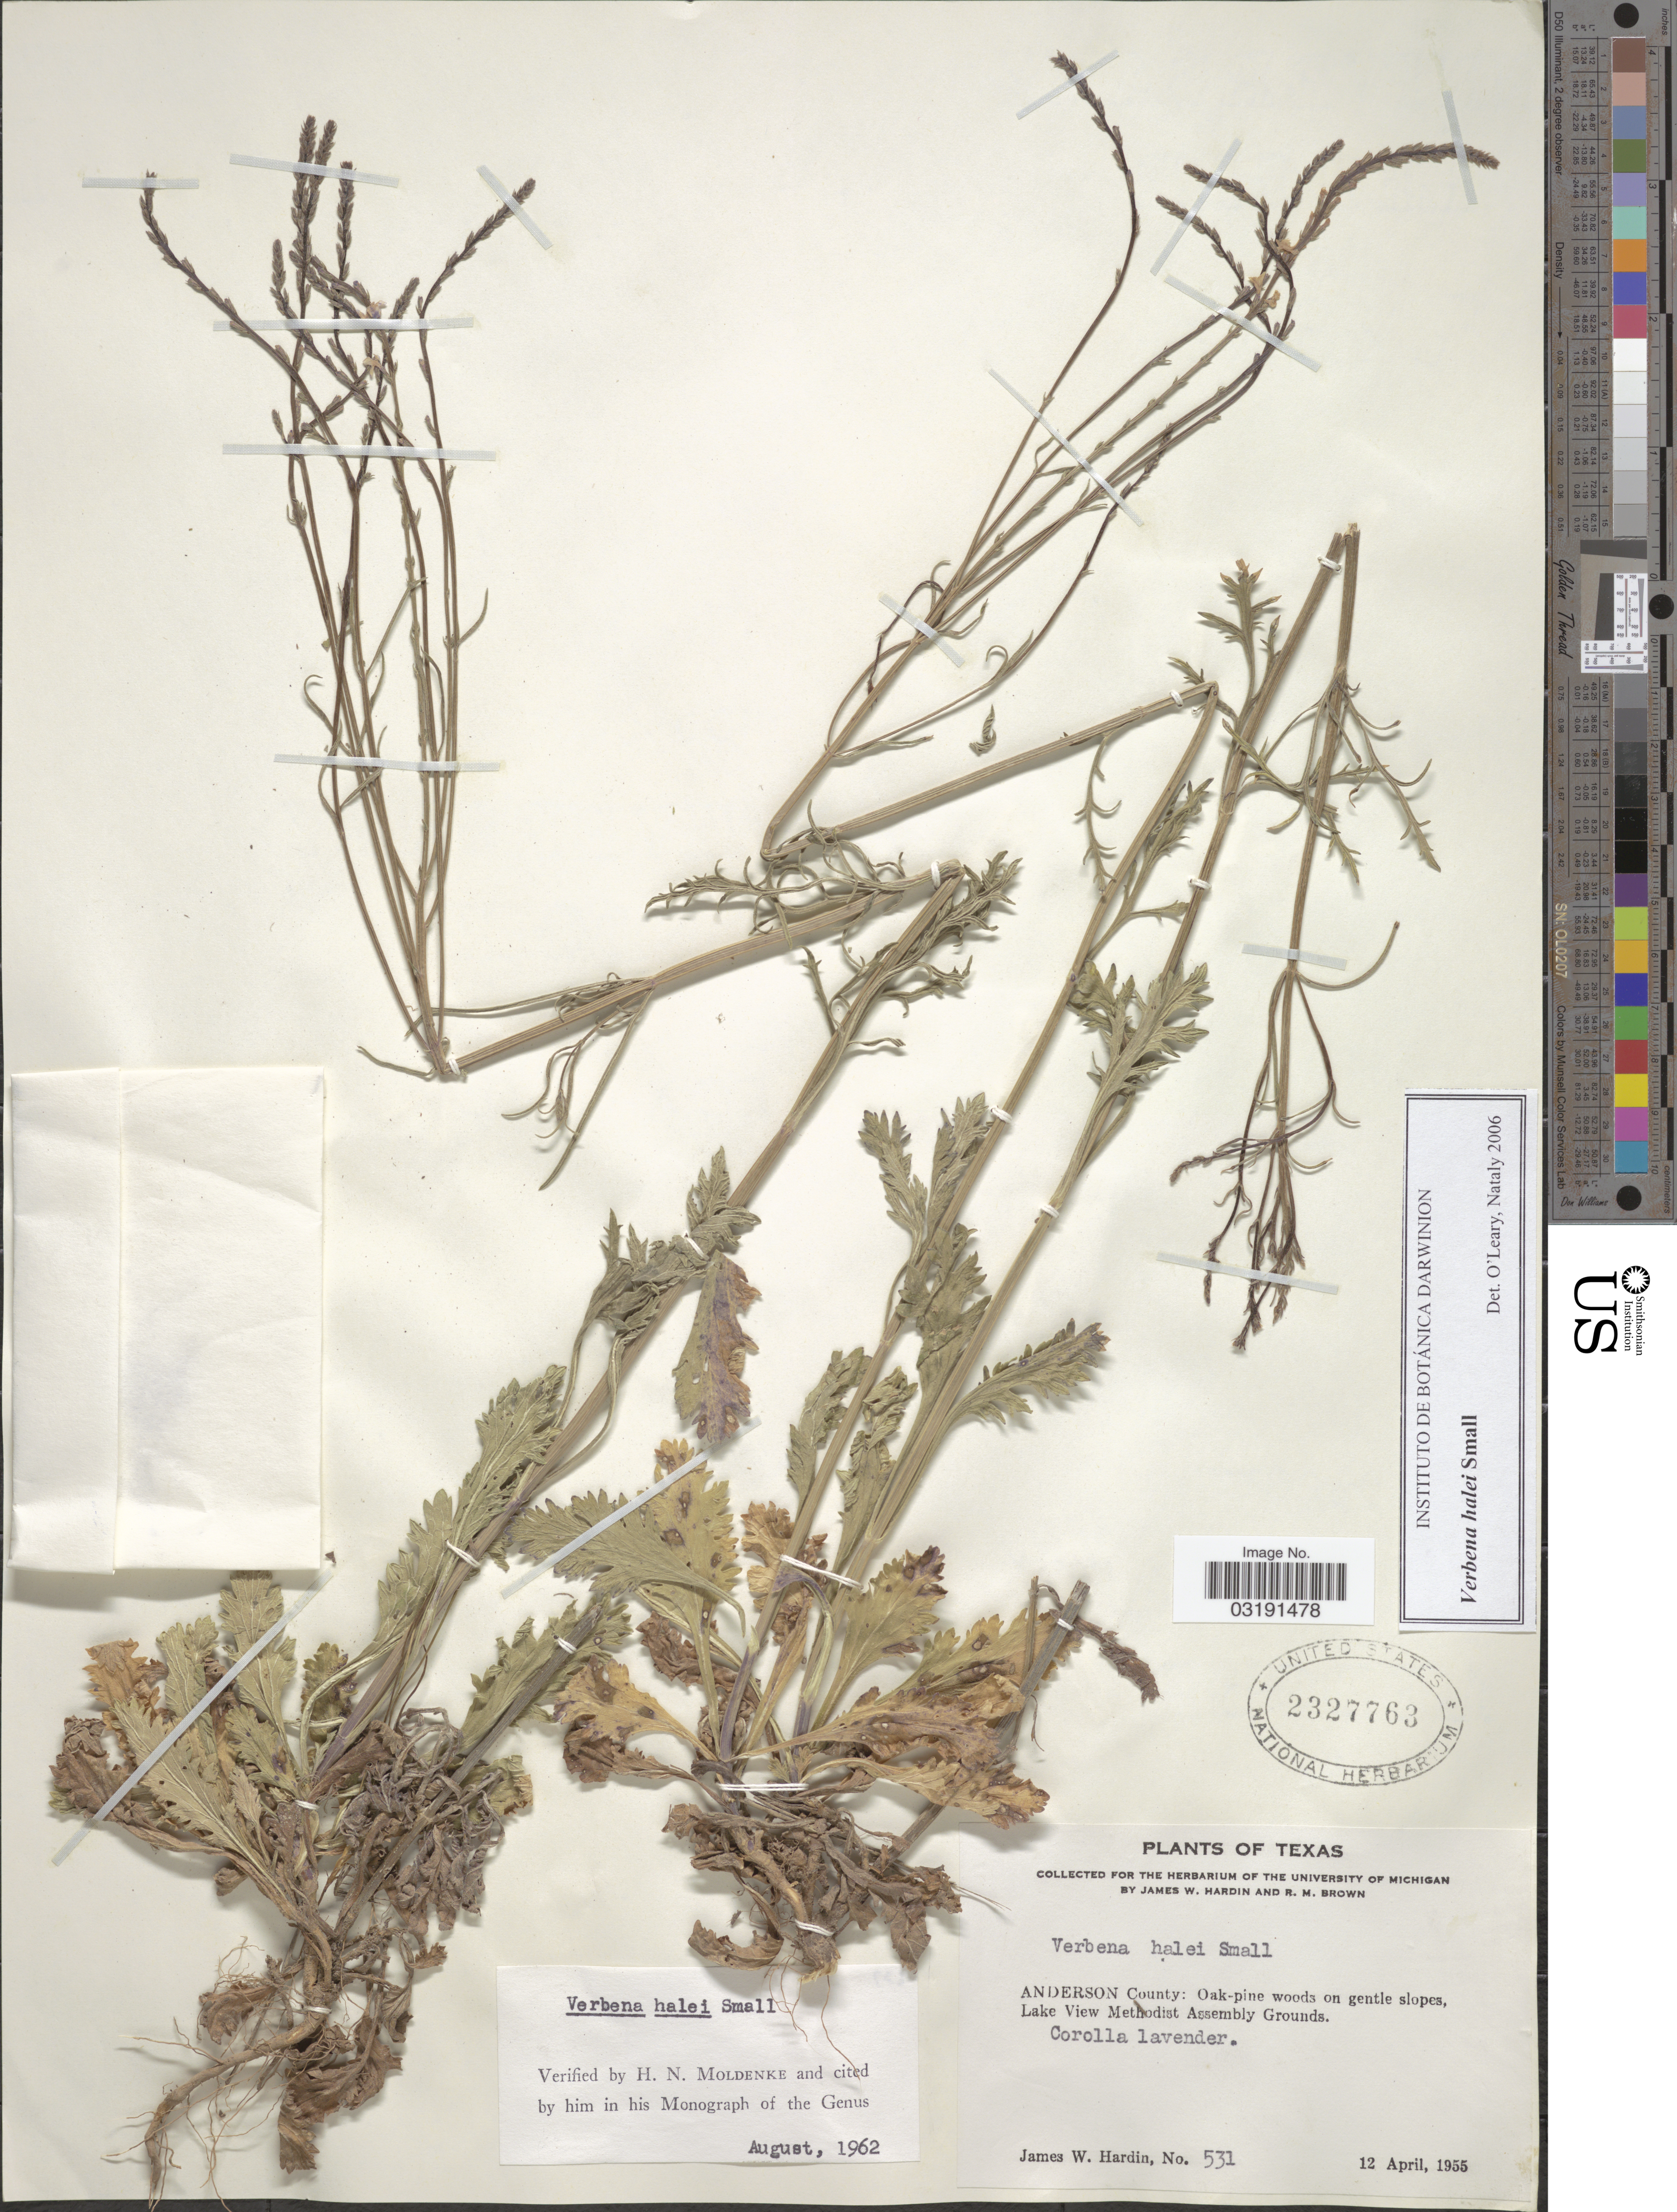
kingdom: Plantae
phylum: Tracheophyta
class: Magnoliopsida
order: Lamiales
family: Verbenaceae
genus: Verbena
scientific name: Verbena halei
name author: Small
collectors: J. W. Hardin & R. Brown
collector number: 531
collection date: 1955-04-12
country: United States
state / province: Texas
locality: Anderson County, Lake View Methodist Assembly Grounds.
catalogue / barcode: US 2327763